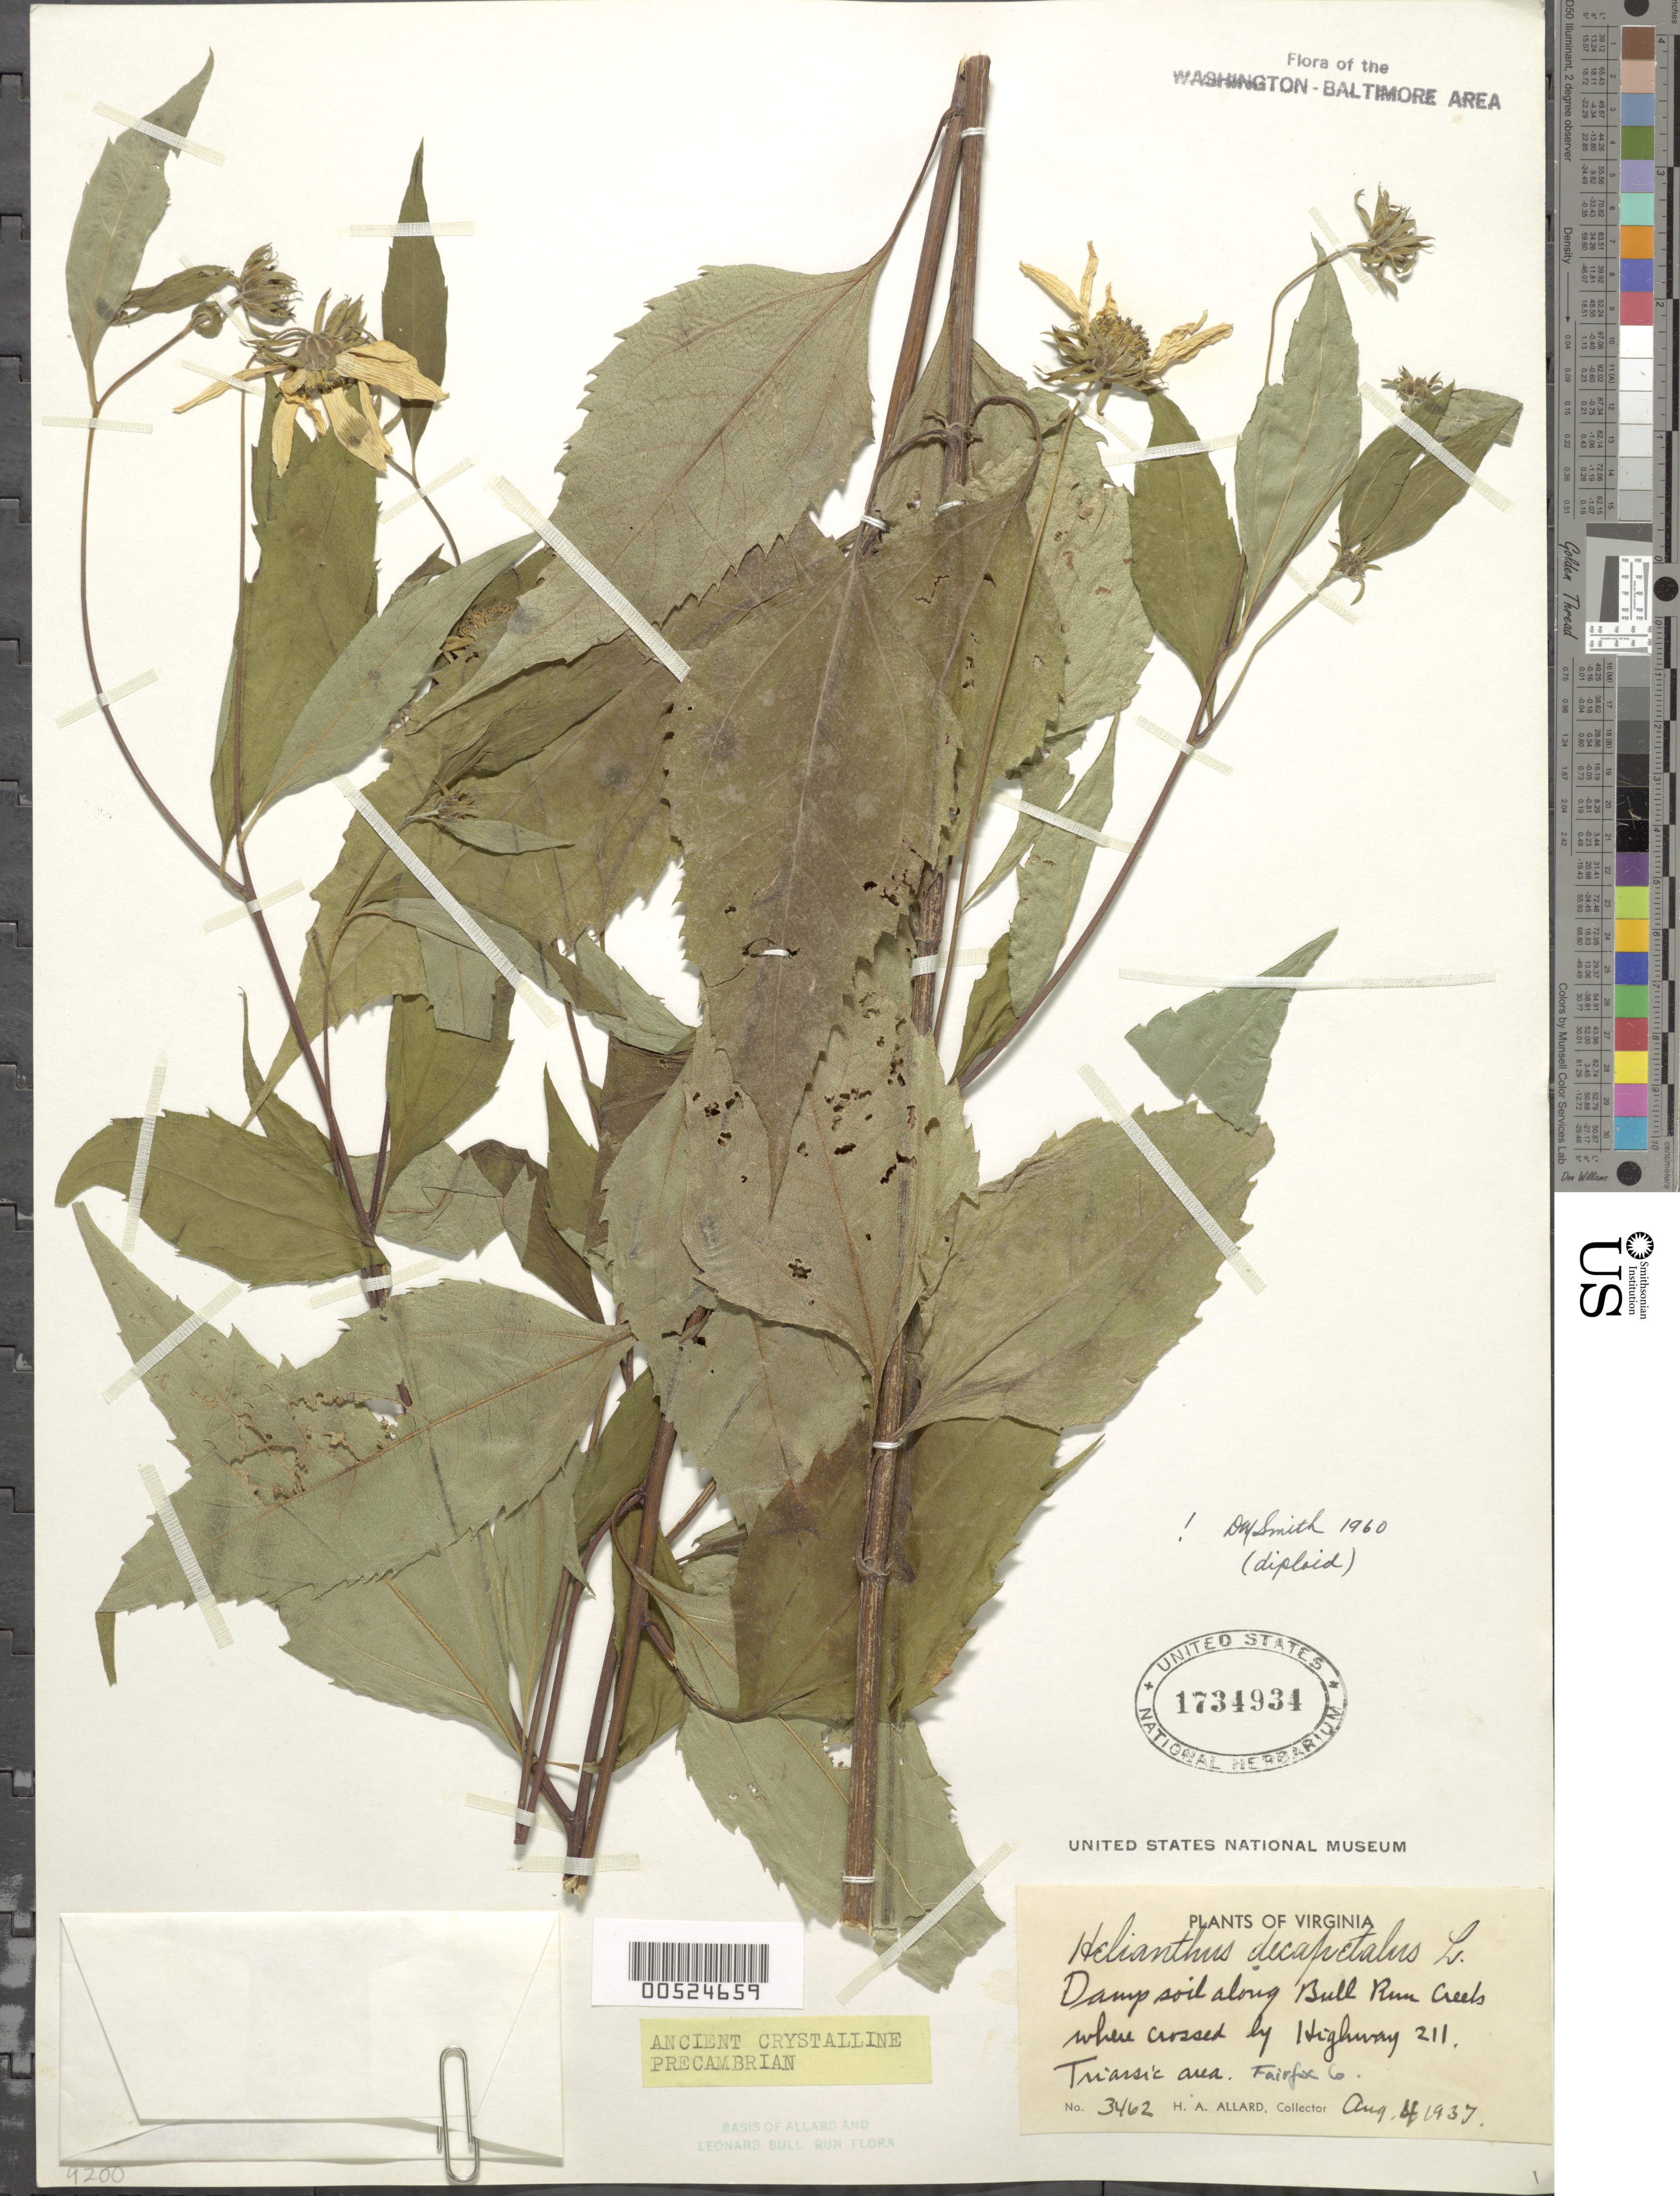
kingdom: Plantae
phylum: Tracheophyta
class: Magnoliopsida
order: Asterales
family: Asteraceae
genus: Helianthus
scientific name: Helianthus decapetalus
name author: L.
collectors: H. A. Allard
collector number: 3462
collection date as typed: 04 Aug 1937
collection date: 1937-08-04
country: United States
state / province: Virginia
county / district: Fairfax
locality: Bull Run Creek where Crossed by Hwy. 211, Triassic Area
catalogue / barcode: US 1734934